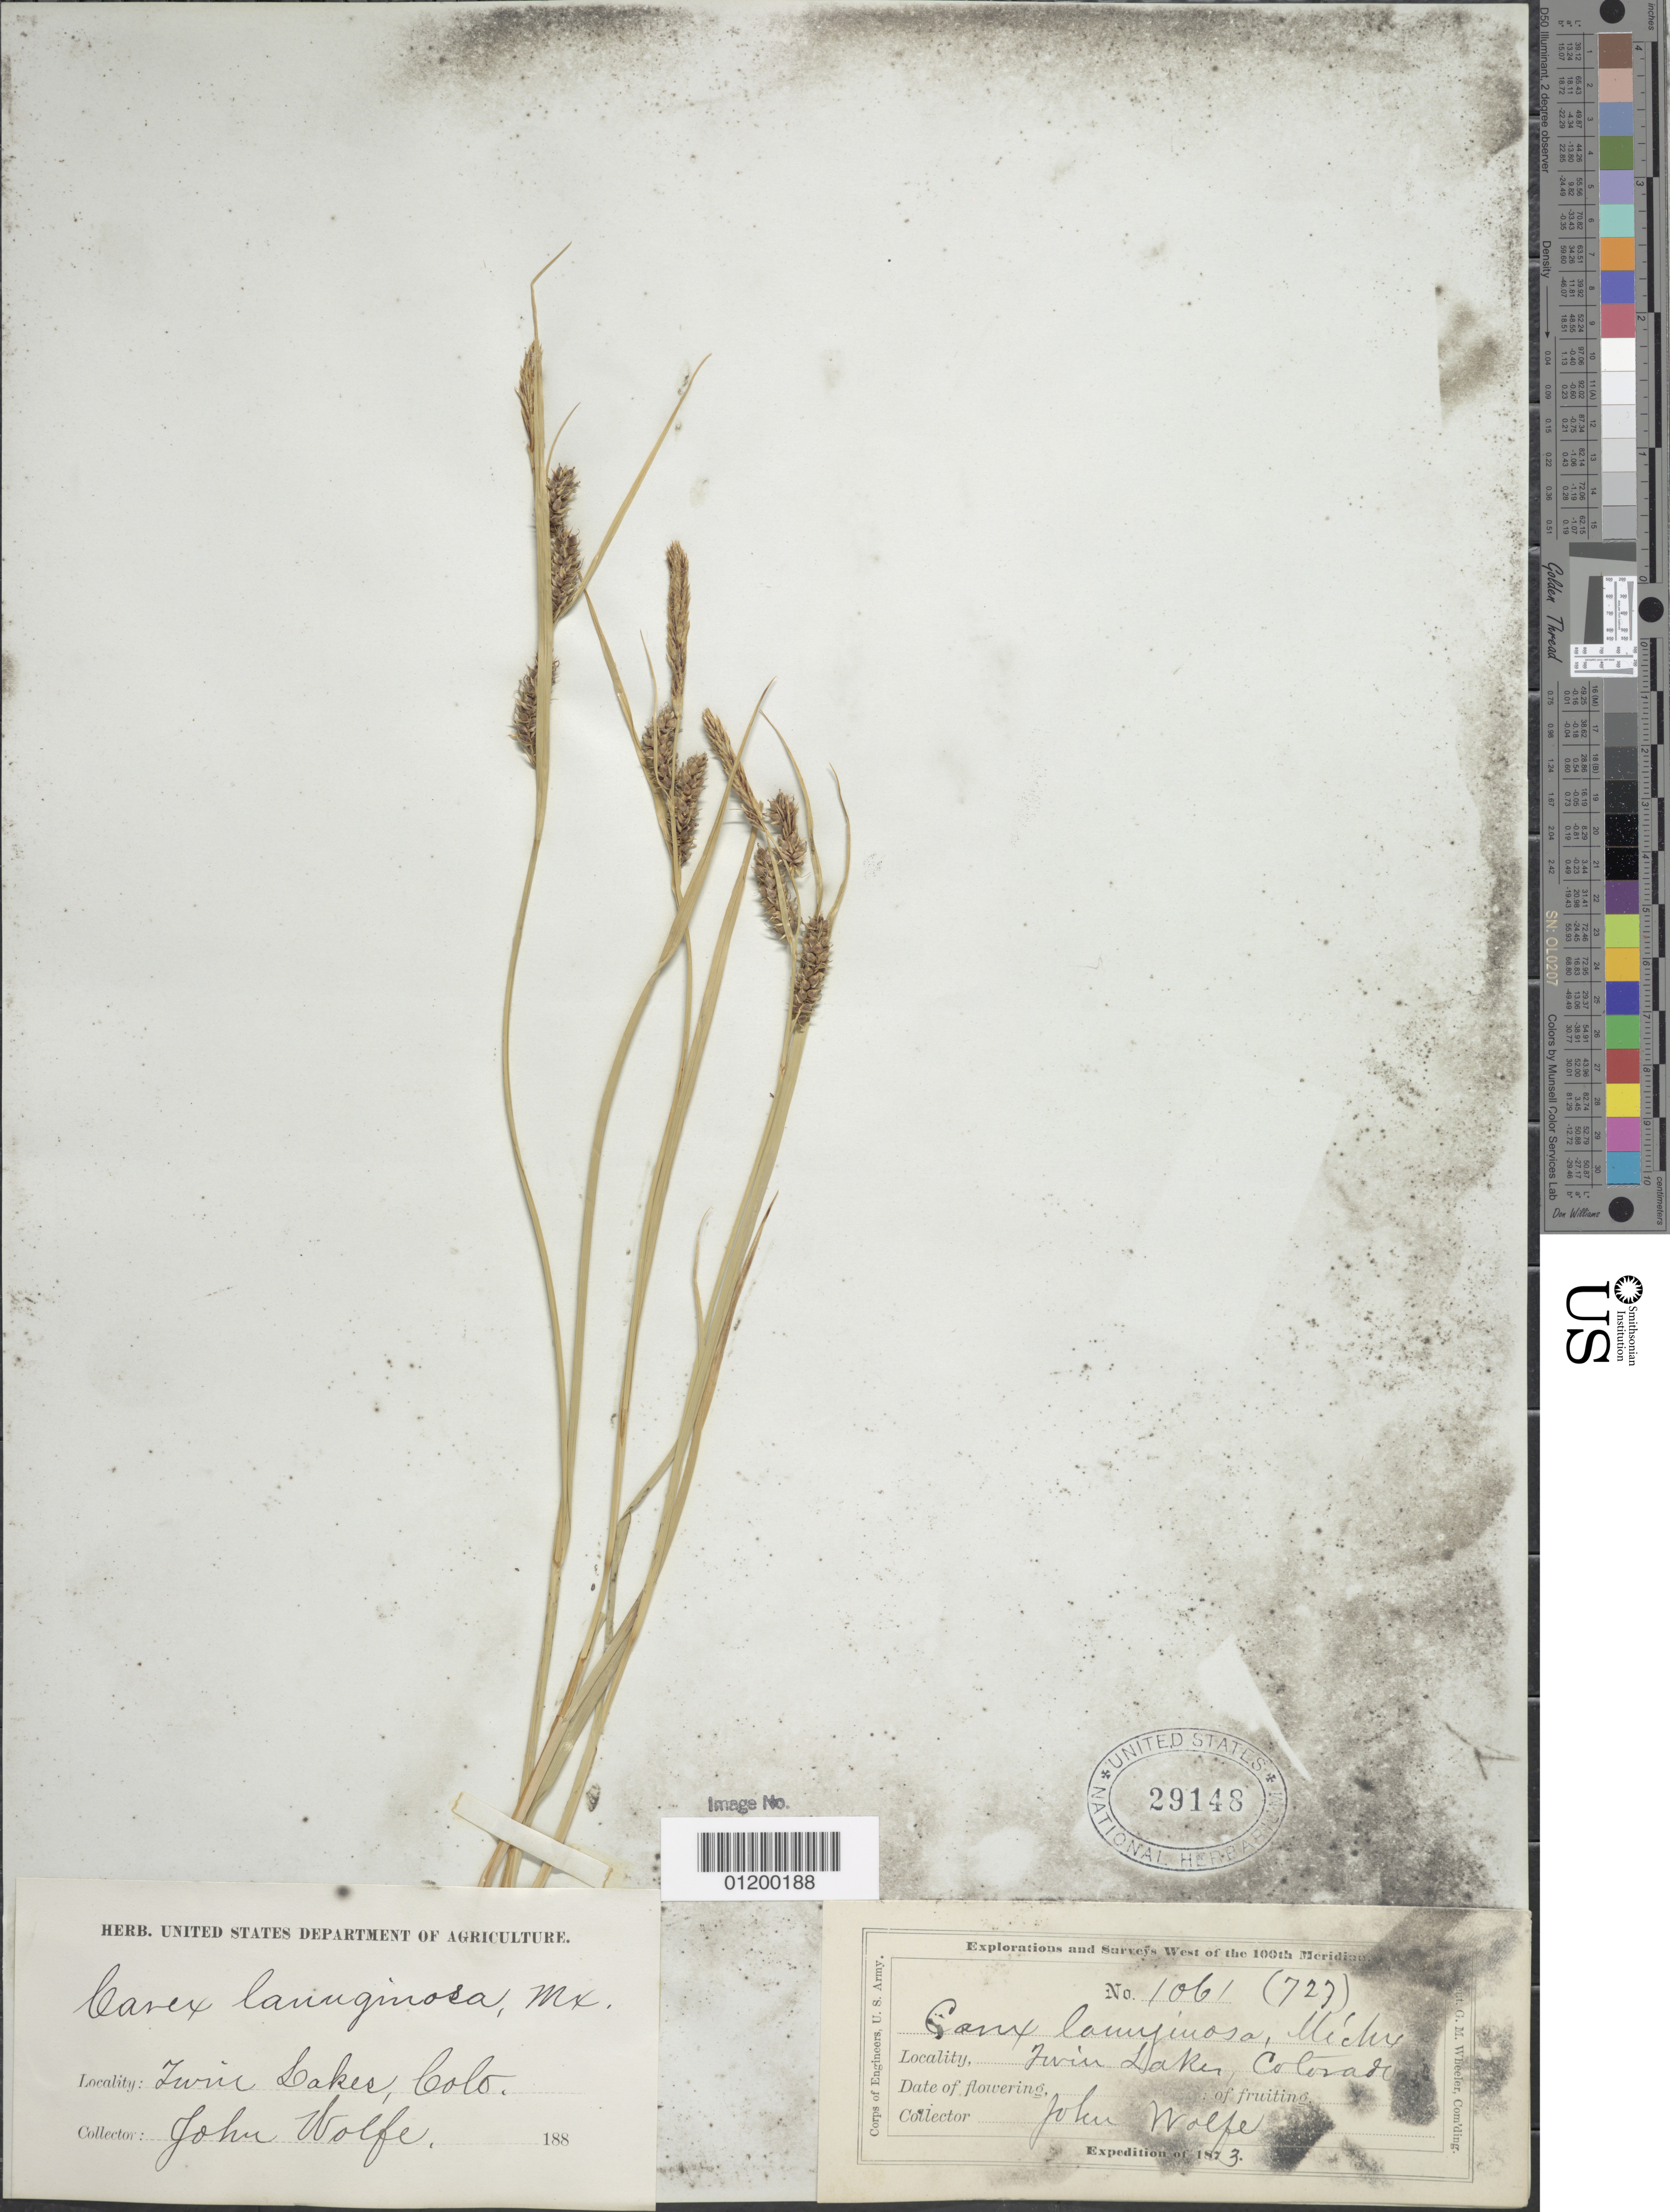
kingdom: Plantae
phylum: Tracheophyta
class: Liliopsida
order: Poales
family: Cyperaceae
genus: Carex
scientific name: Carex pellita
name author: Muhl. ex Willd.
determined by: Strong, Mark T., (BOT), Smithsonian Institution - National Museum of Natural History (UNITED STATES)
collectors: J. Wolfe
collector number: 1061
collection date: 1873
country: United States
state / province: Colorado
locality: Twin Lakes.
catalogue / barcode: US 29148